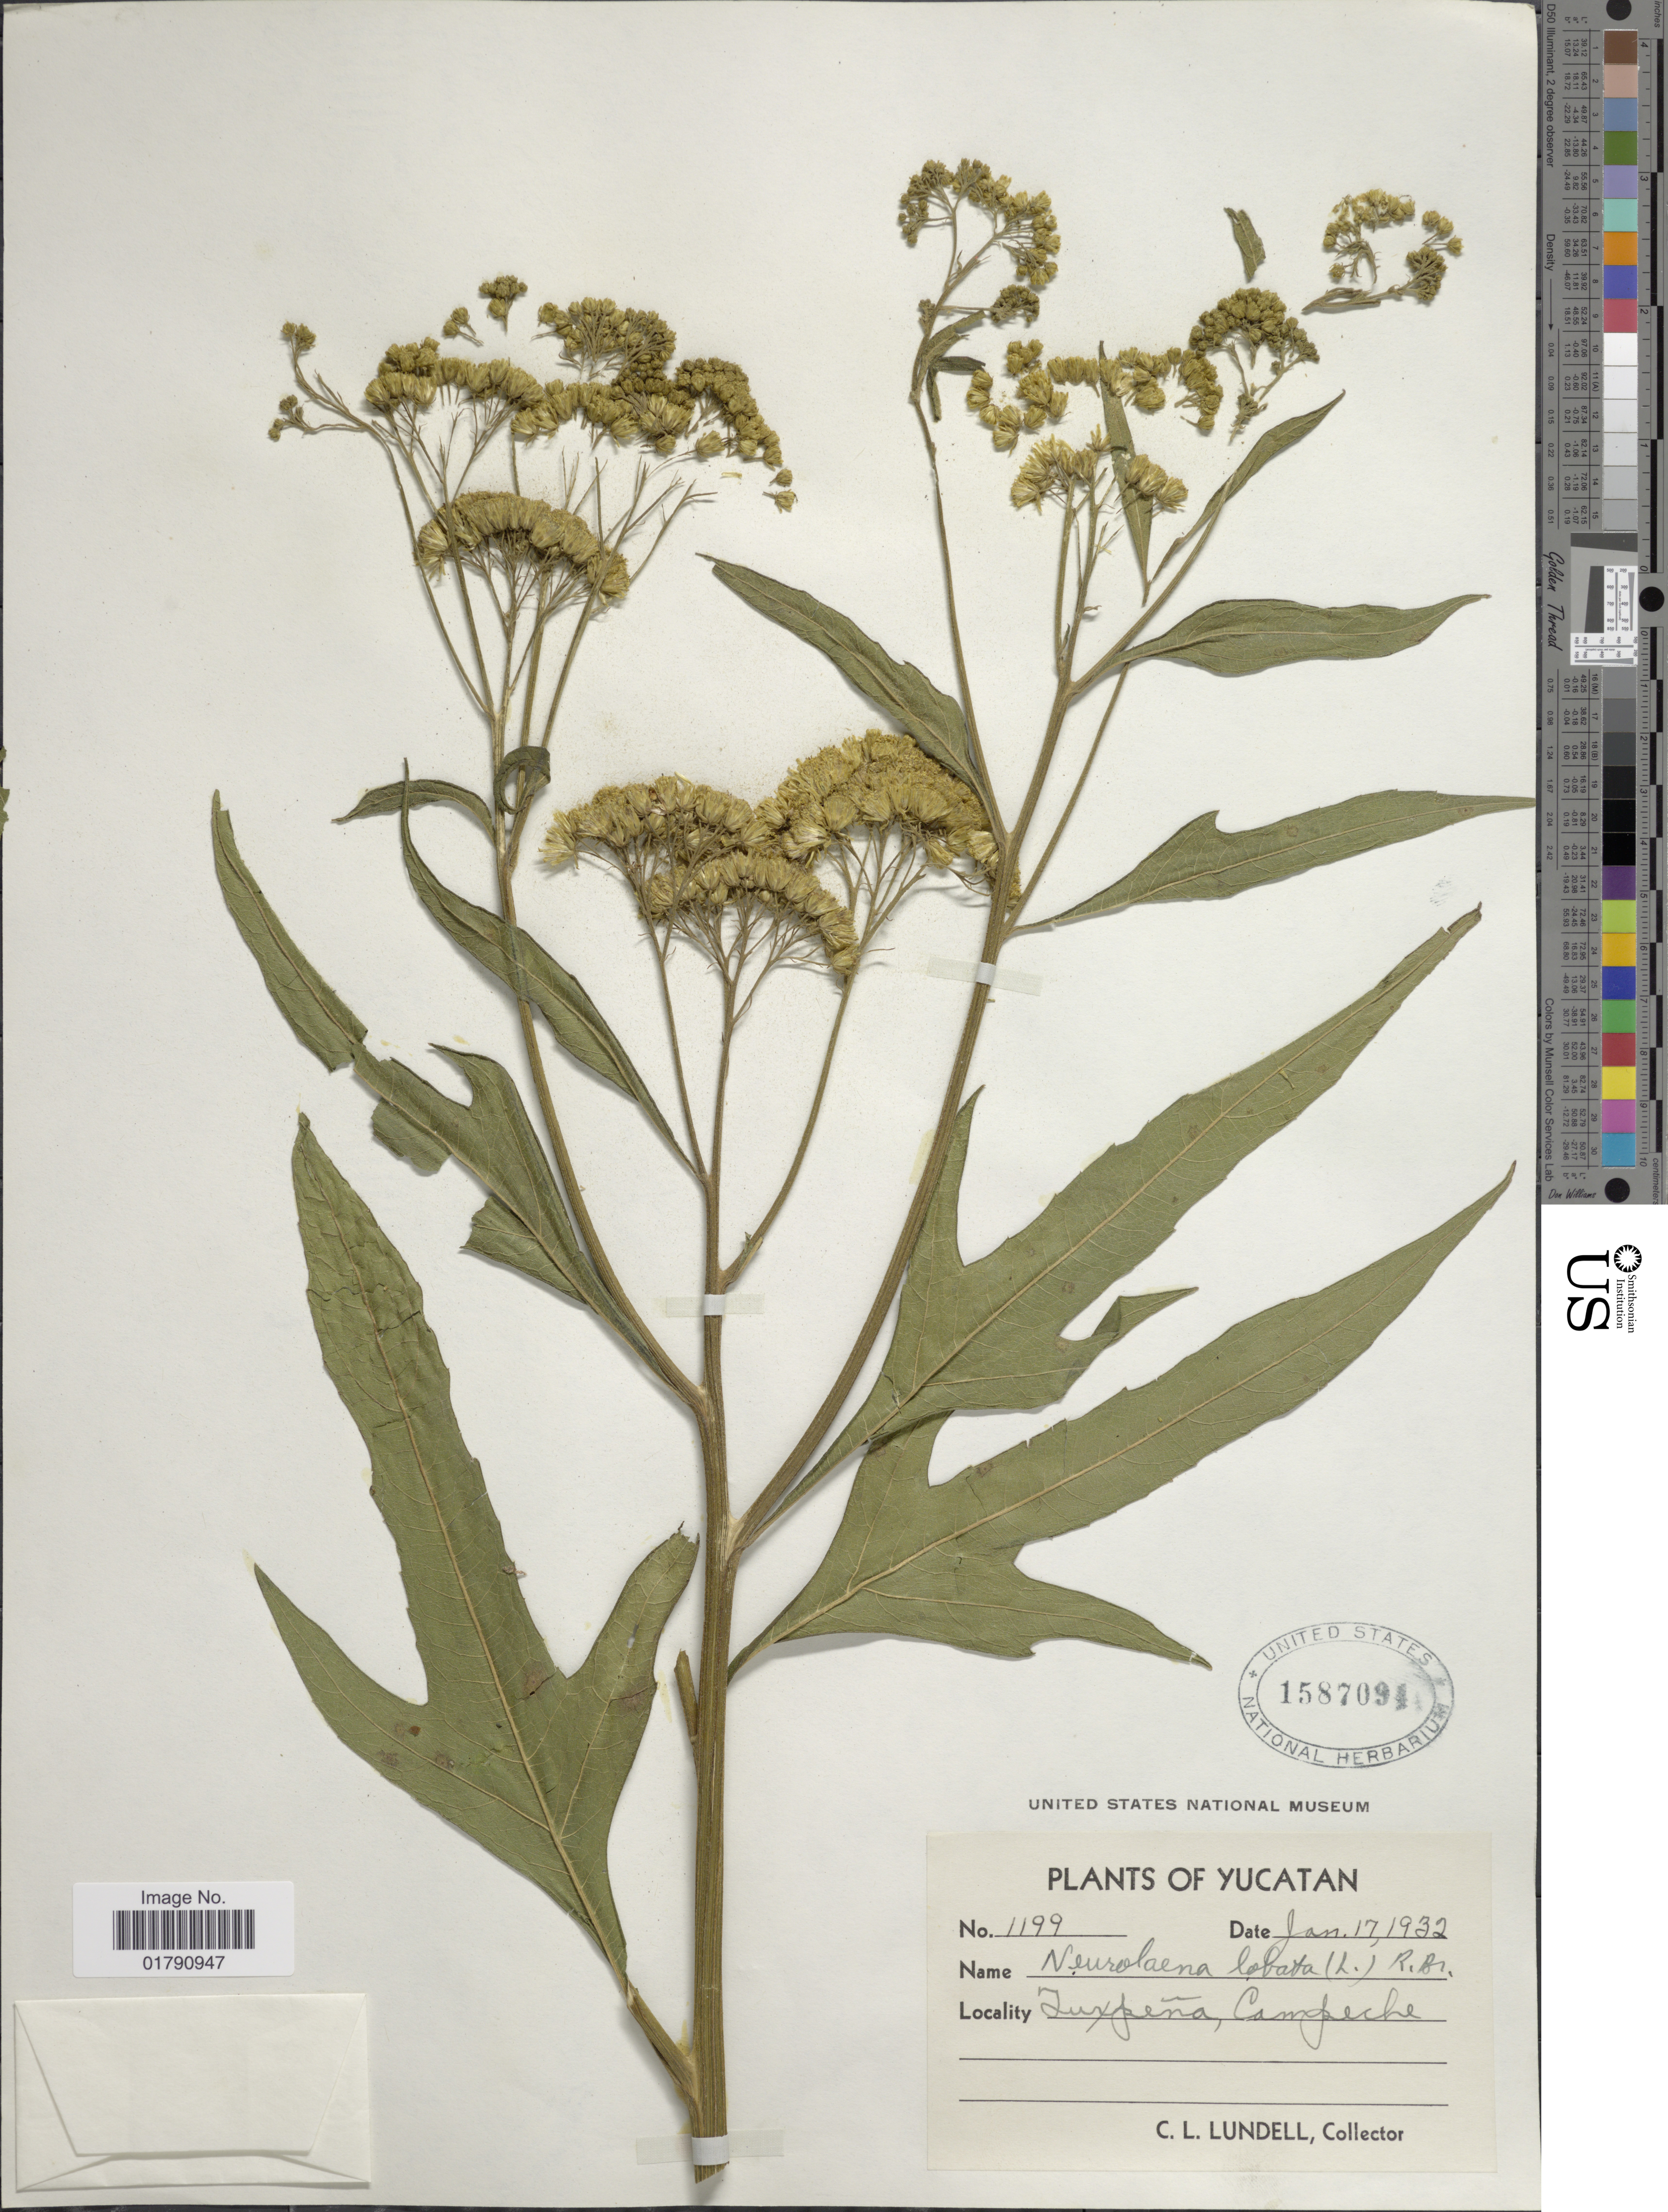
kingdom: Plantae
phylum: Tracheophyta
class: Magnoliopsida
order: Asterales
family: Asteraceae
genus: Neurolaena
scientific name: Neurolaena lobata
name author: (L.) R. Br. ex Cass.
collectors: C. L. Lundell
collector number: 1199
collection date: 1932-01-17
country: Mexico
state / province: Campeche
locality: Tuxpena, Campeche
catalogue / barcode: US 1587094